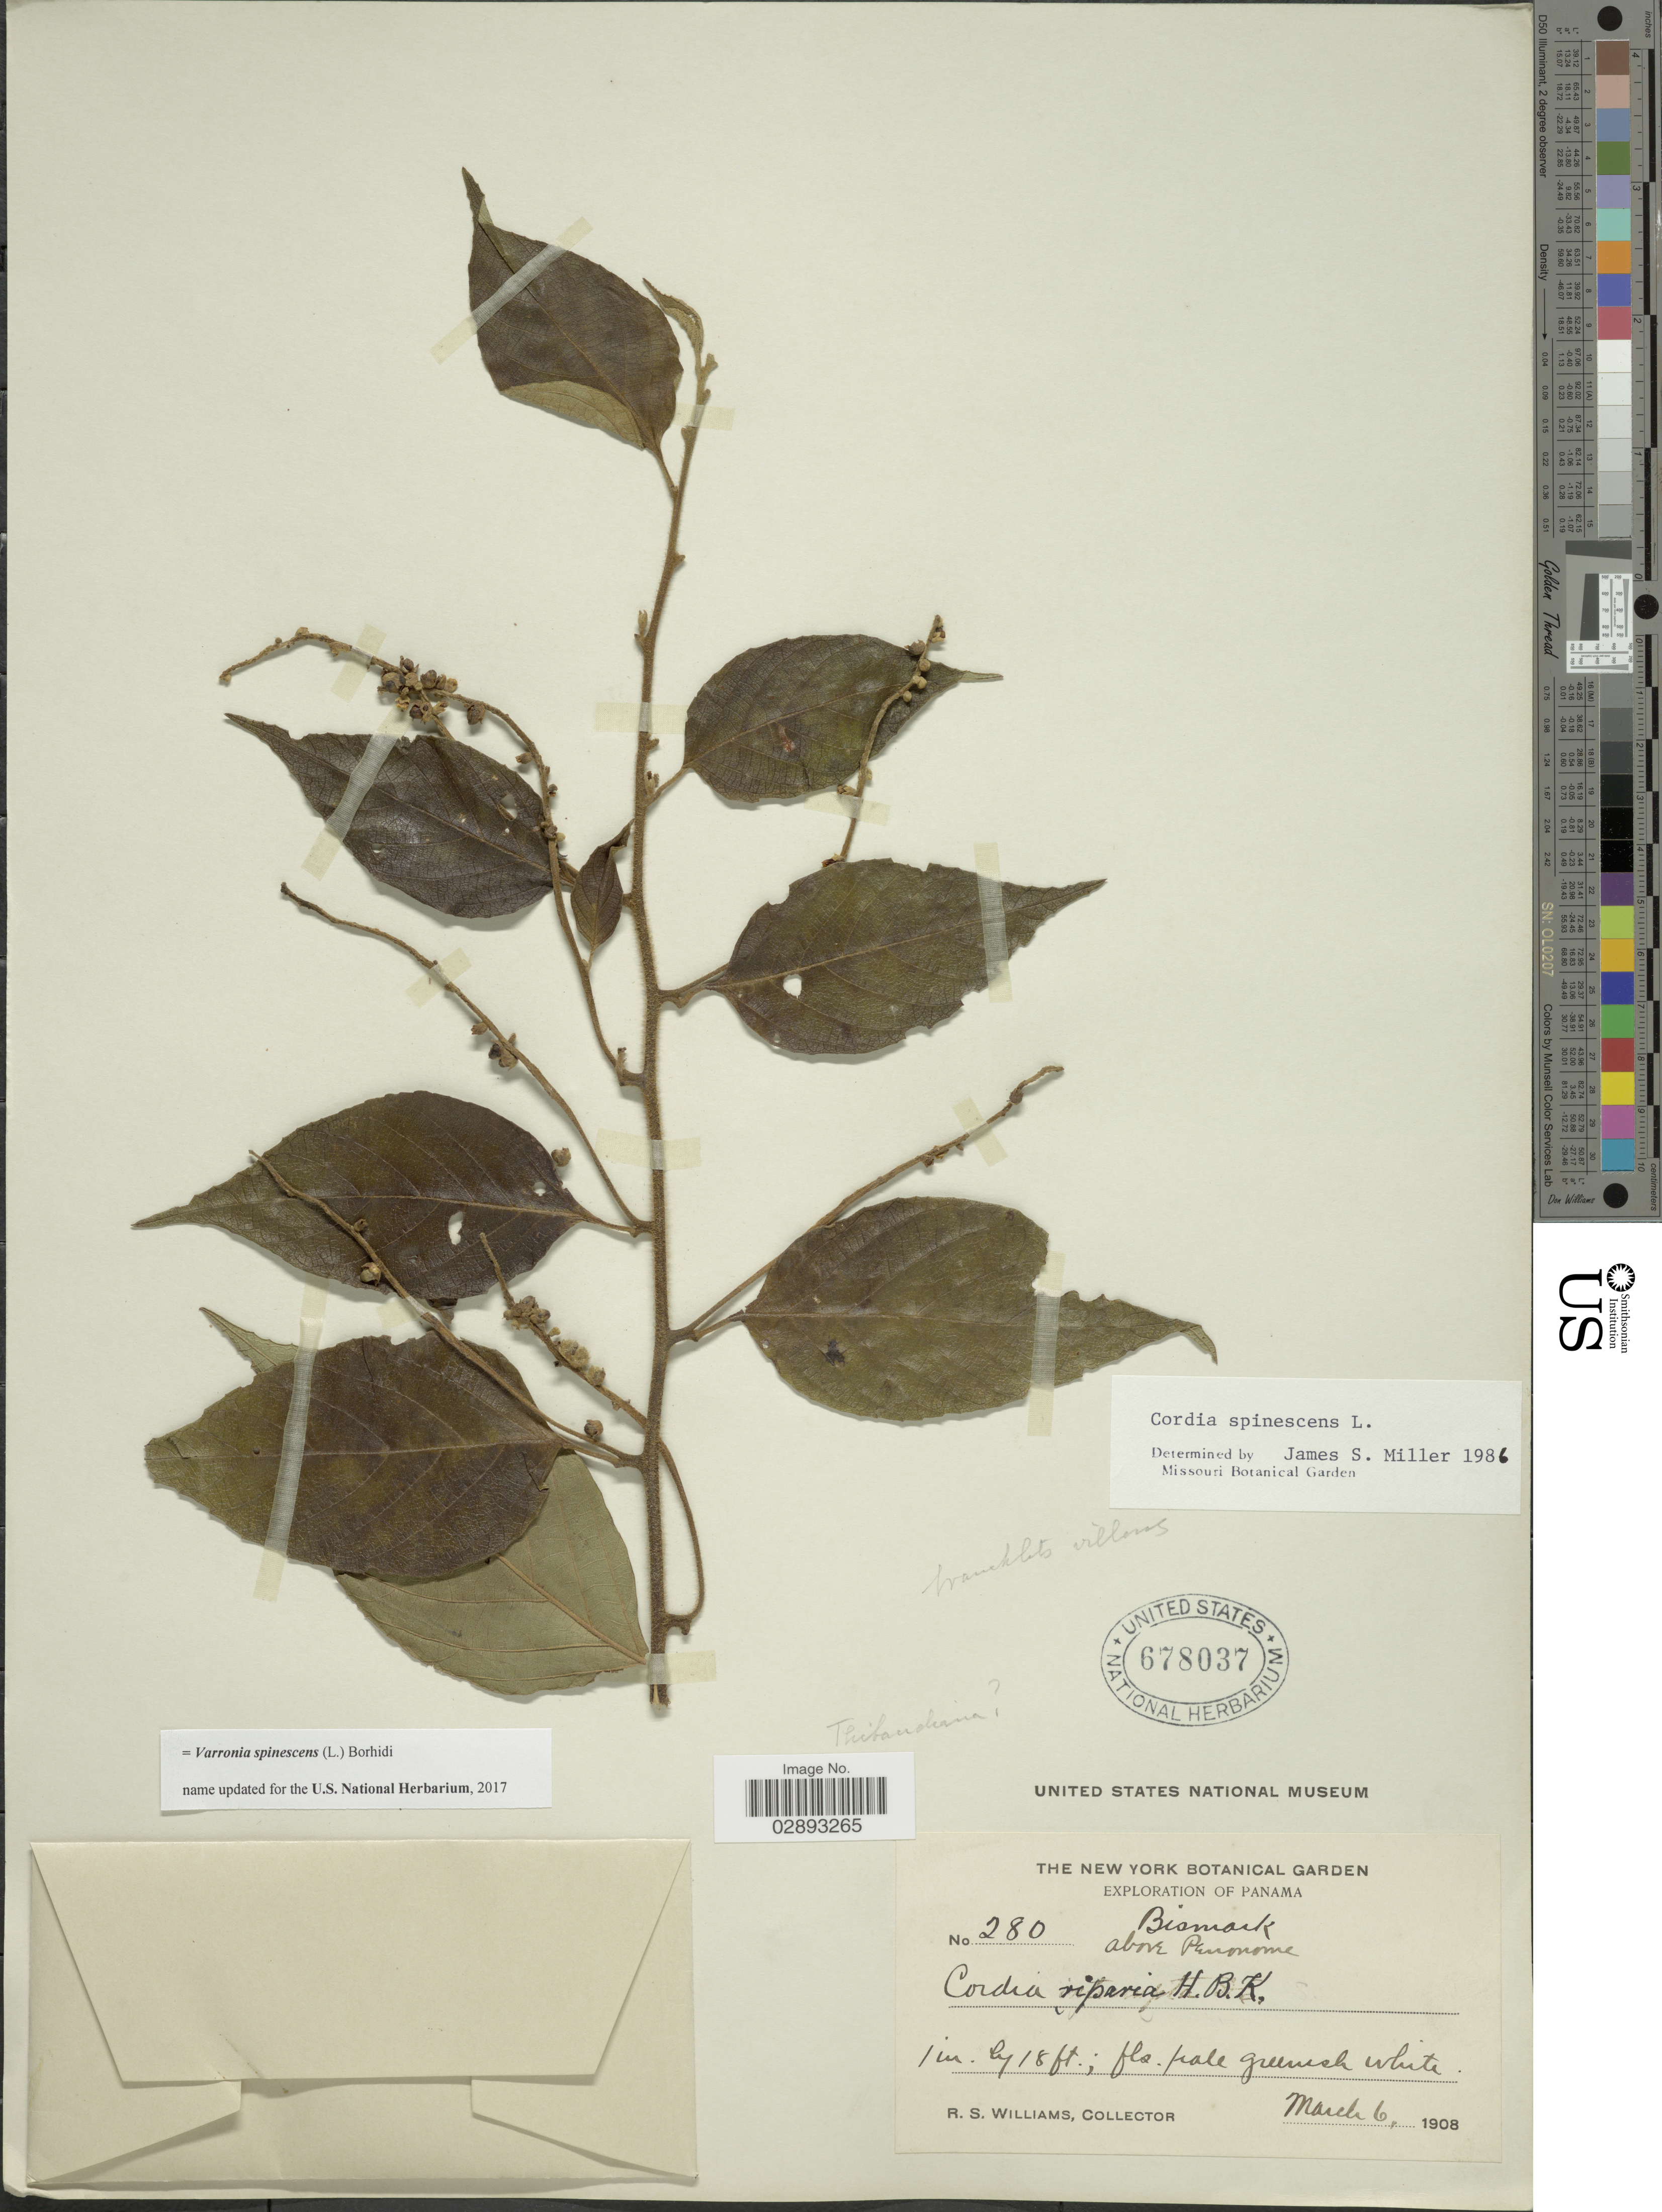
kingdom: Plantae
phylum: Tracheophyta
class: Magnoliopsida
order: Boraginales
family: Cordiaceae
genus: Varronia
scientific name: Varronia spinescens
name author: (L.) Borhidi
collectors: R. S. Williams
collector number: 280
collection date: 1908-03-06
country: Panama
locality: Bismark, above Penonome.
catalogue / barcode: US 678037